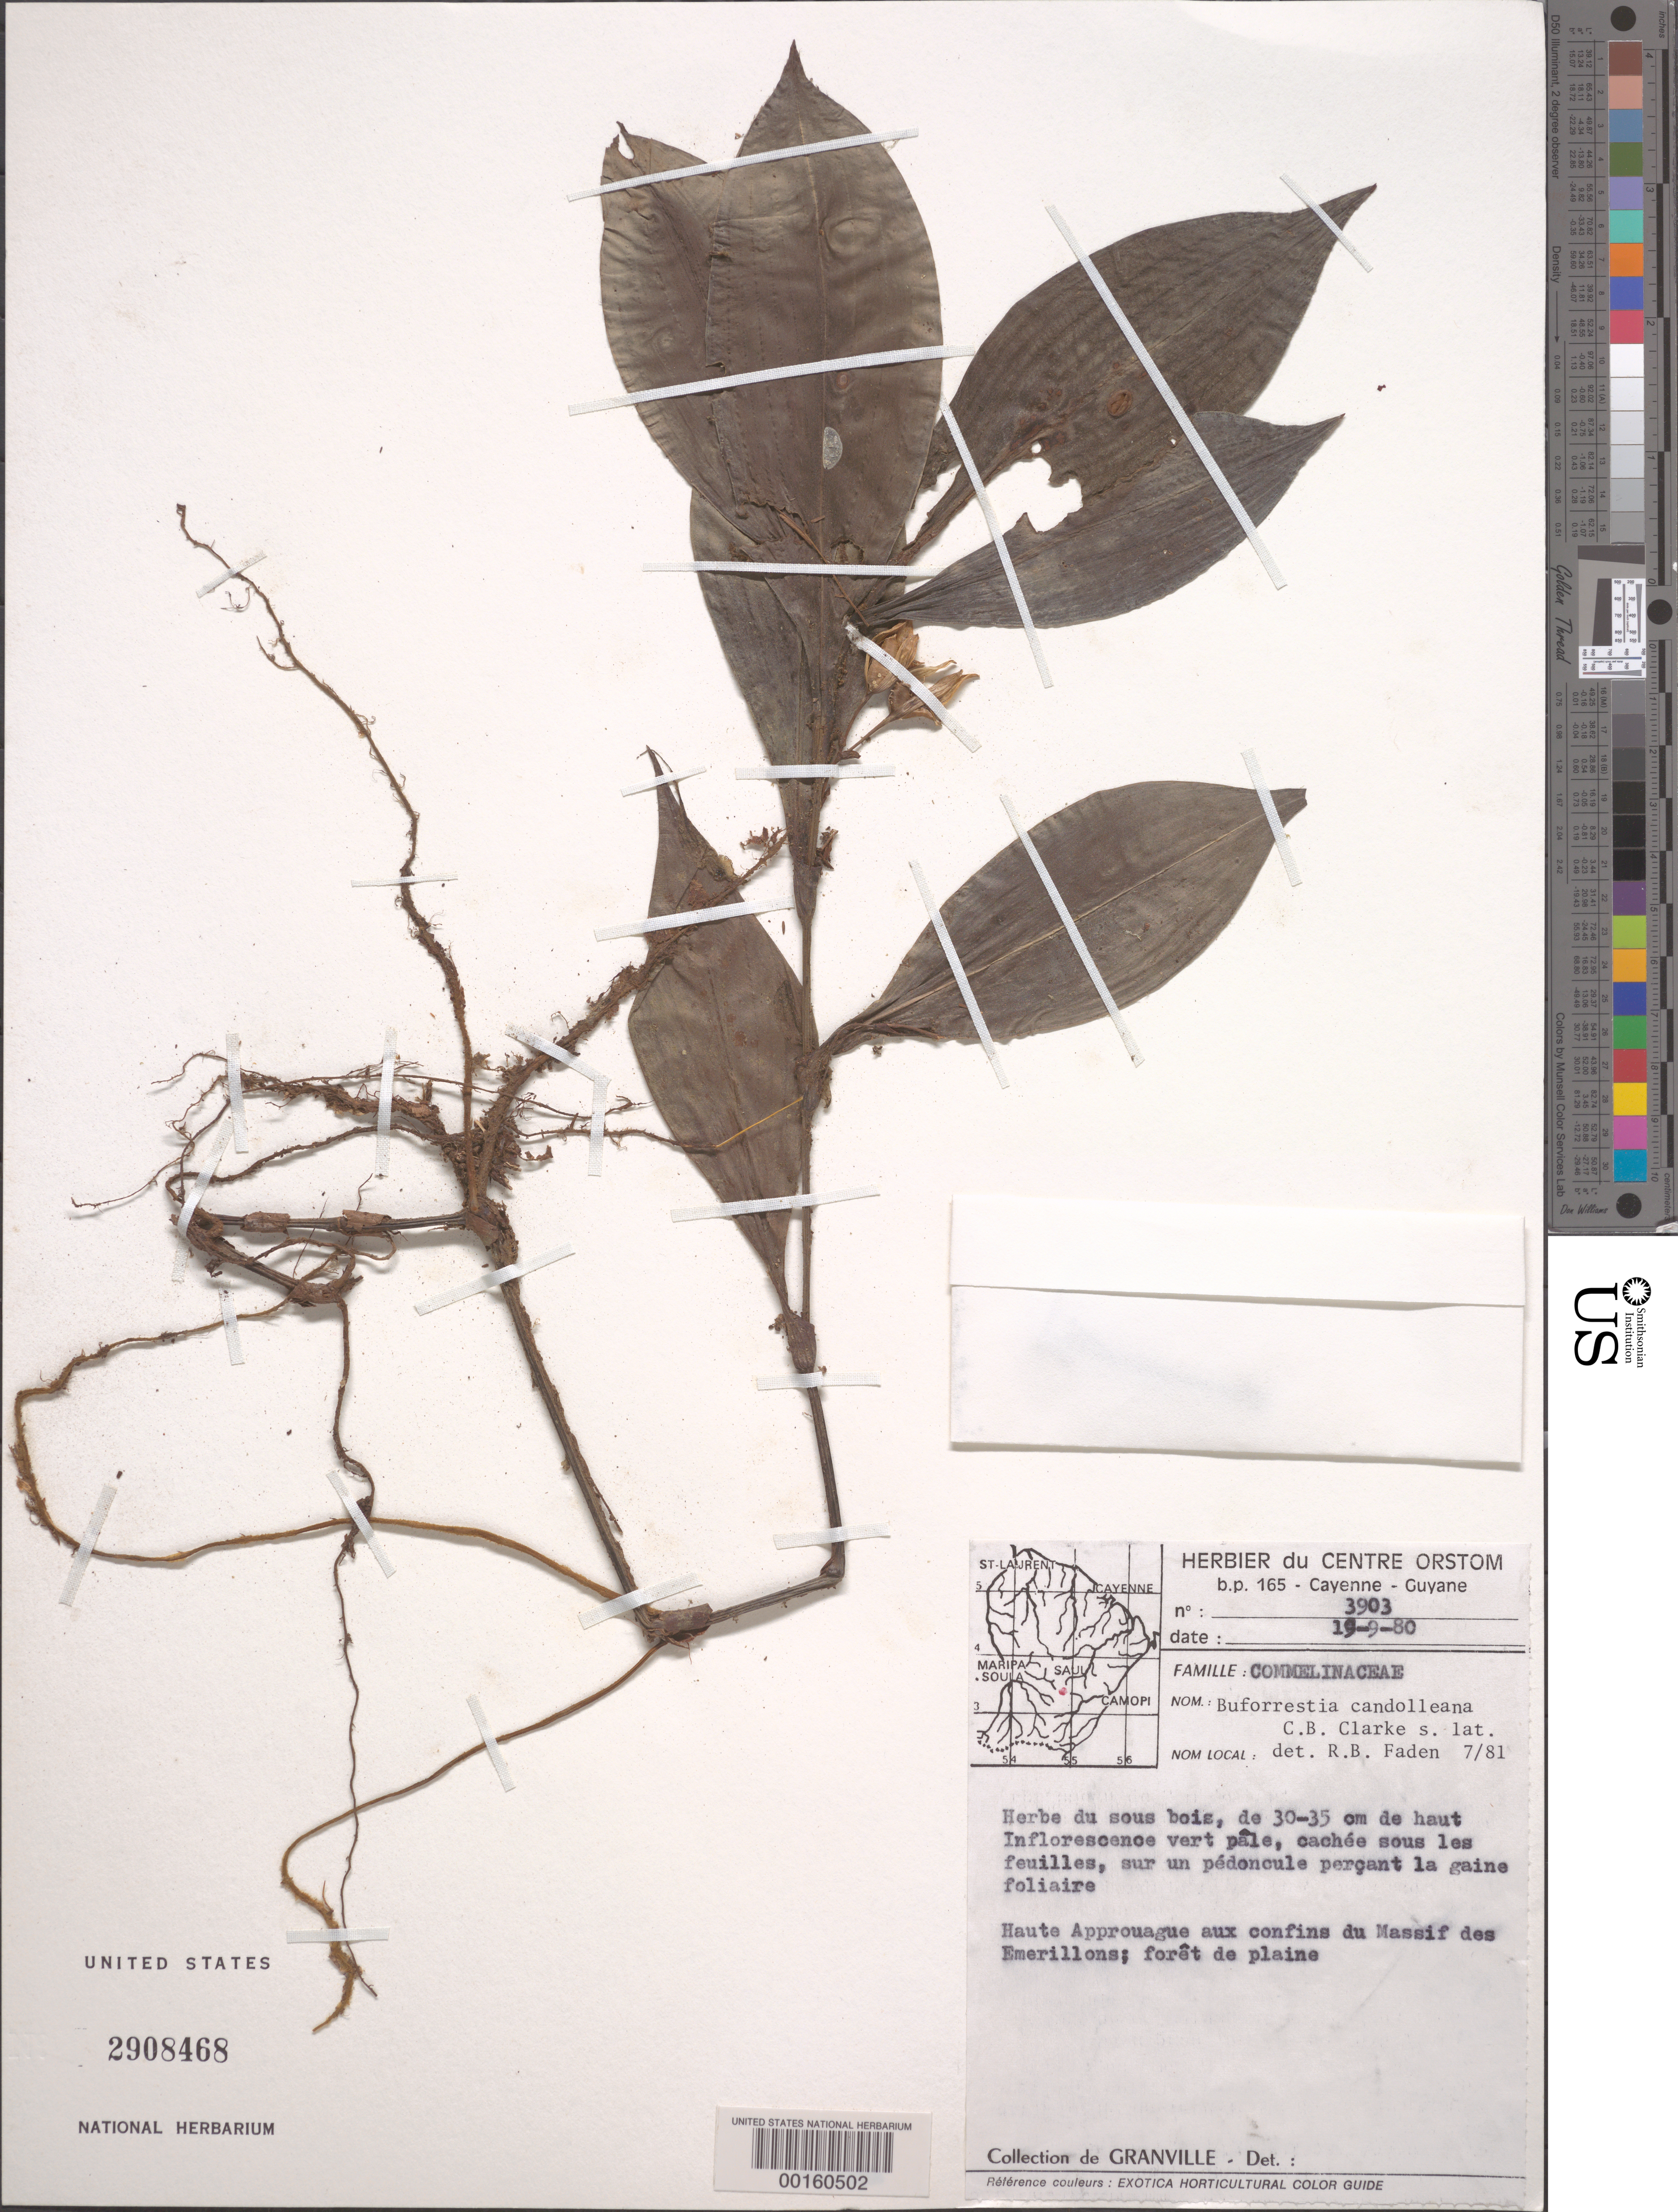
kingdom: Plantae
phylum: Tracheophyta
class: Liliopsida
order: Commelinales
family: Commelinaceae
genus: Buforrestia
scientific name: Buforrestia candolleana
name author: C.B. Clarke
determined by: Faden, Robert B., (US), Smithsonian Institution - National Museum of Natural History (UNITED STATES)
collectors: J.-J. de Granville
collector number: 3903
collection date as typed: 19 Sep 1980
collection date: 1980-09-19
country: Guyana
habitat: Forest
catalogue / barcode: US 2908468